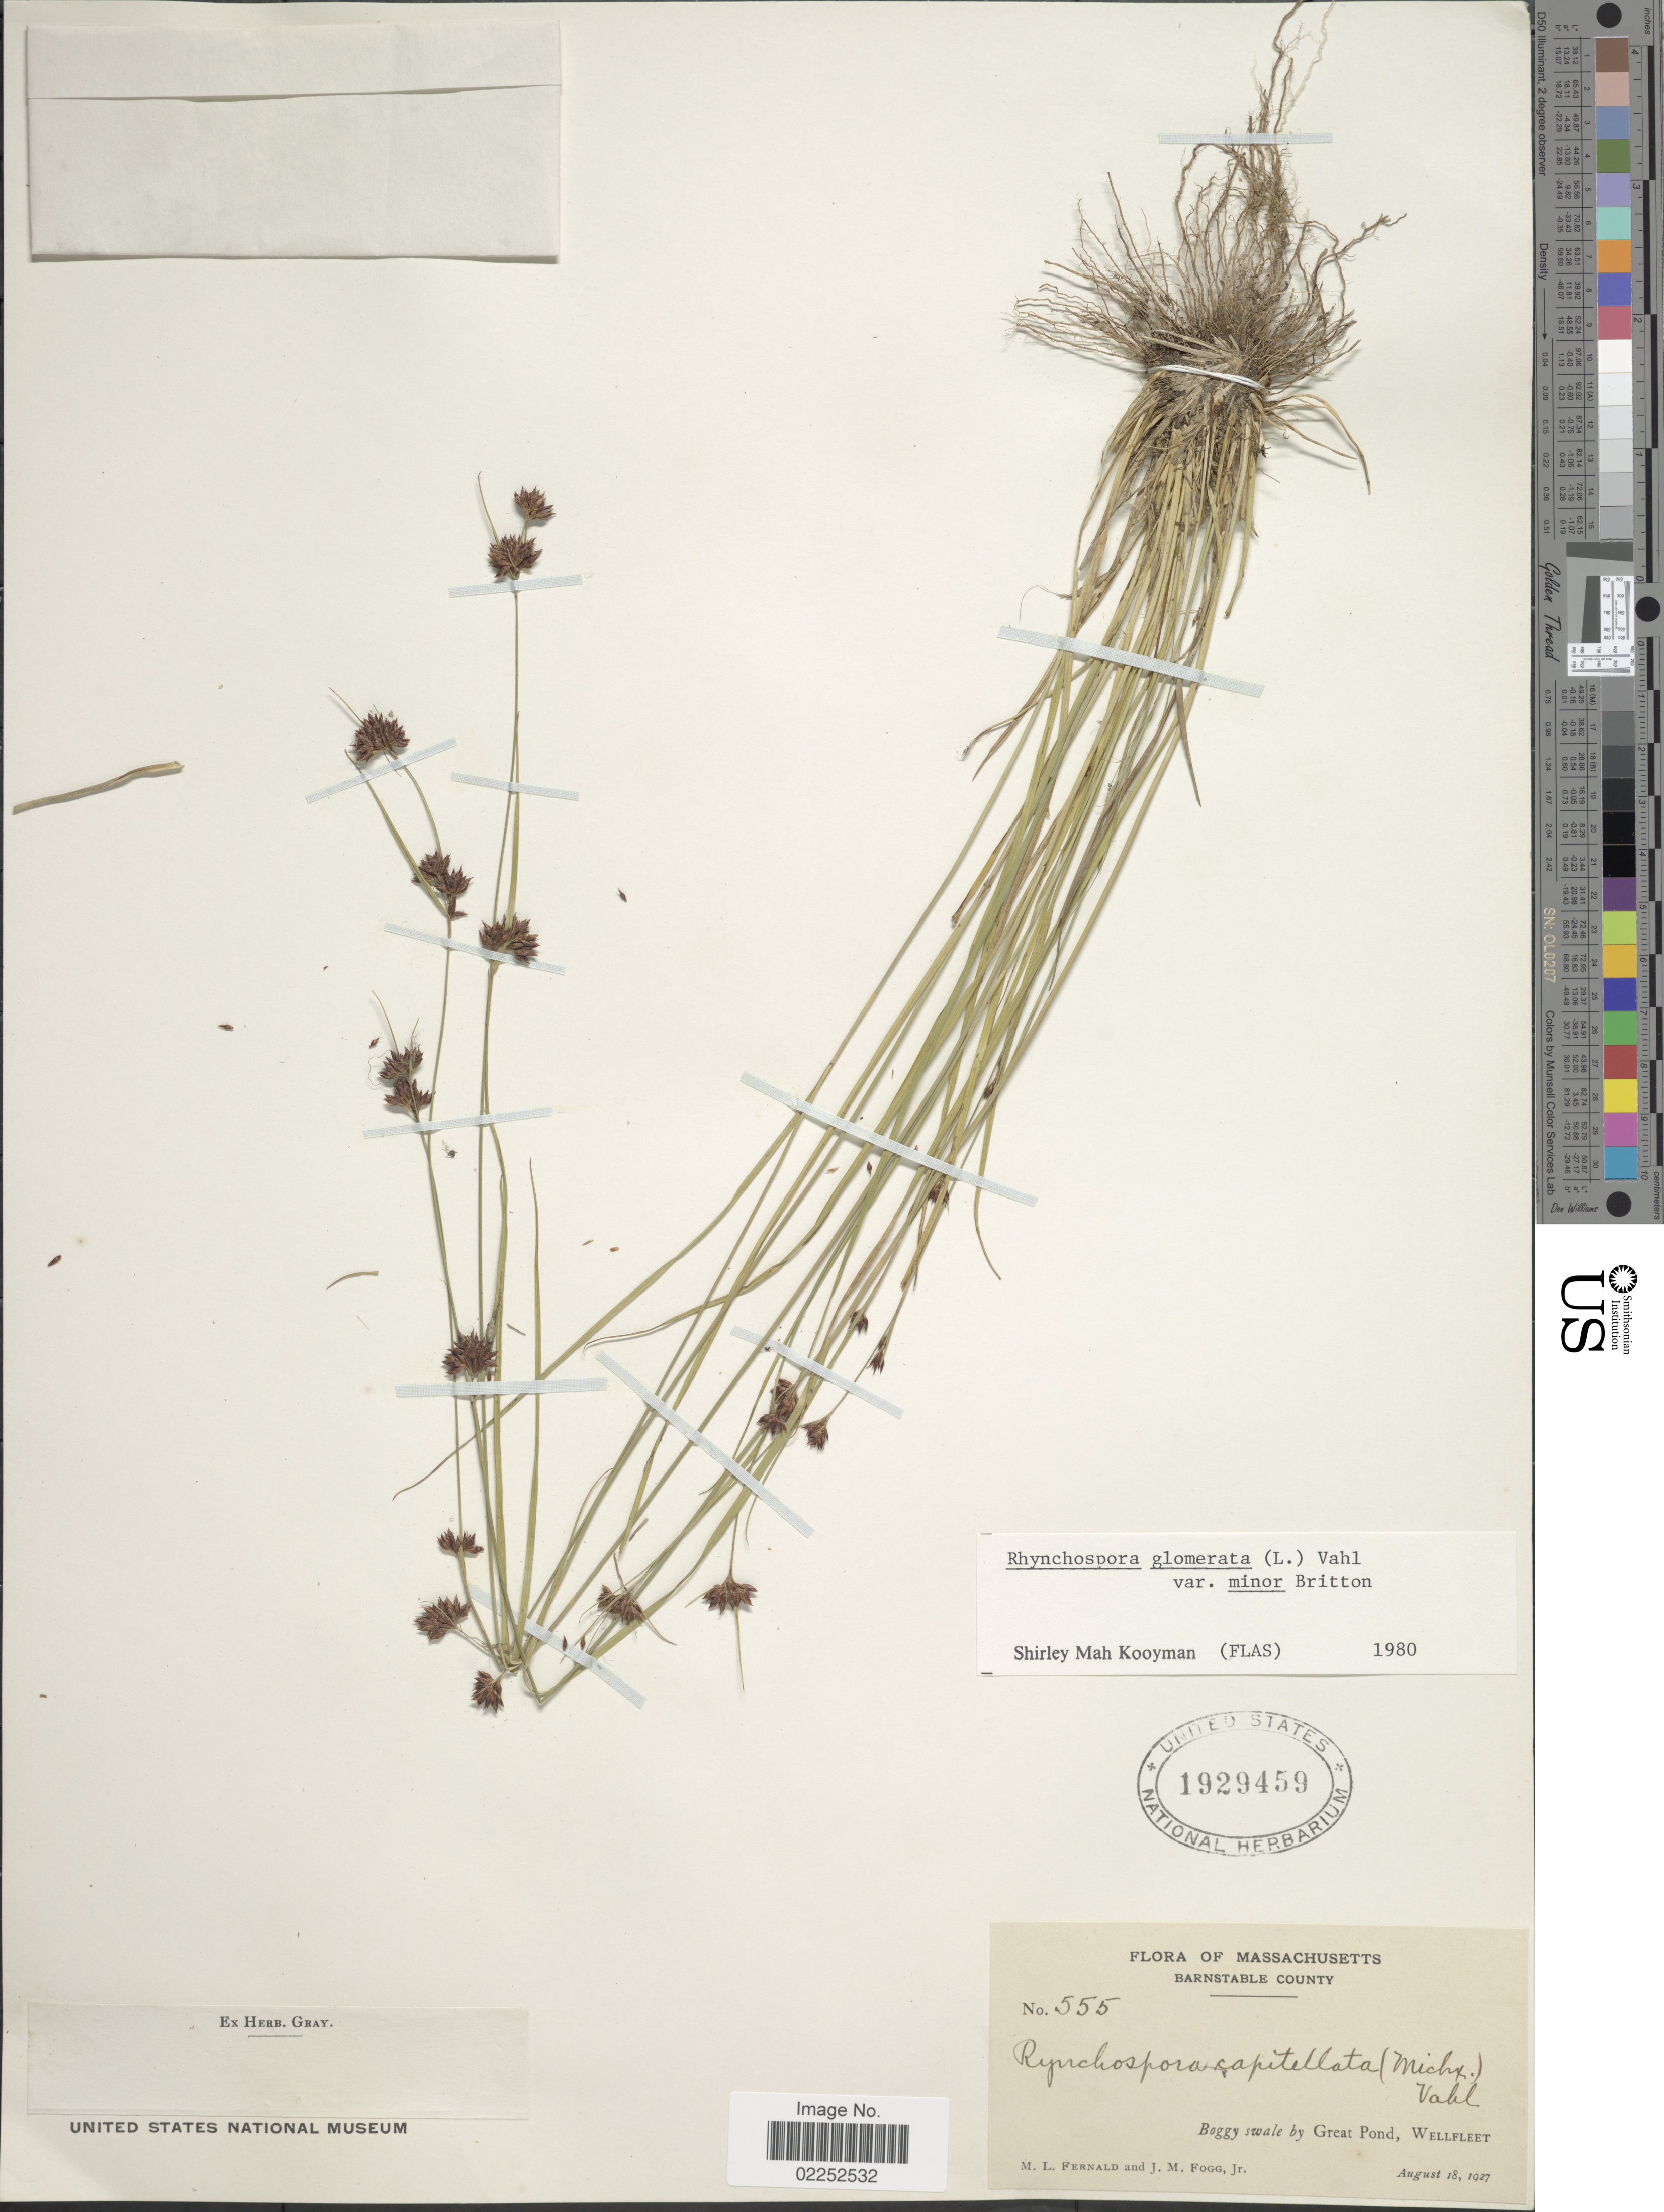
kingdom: Plantae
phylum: Tracheophyta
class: Liliopsida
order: Poales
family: Cyperaceae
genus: Rhynchospora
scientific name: Rhynchospora capitellata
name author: (Michx.) Vahl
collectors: M. L. Fernald & J. Fogg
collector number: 555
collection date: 1927-08-18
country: United States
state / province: Massachusetts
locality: Barnstable County, Boggy swale by Great Pond, Wellfleet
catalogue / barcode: US 1929459